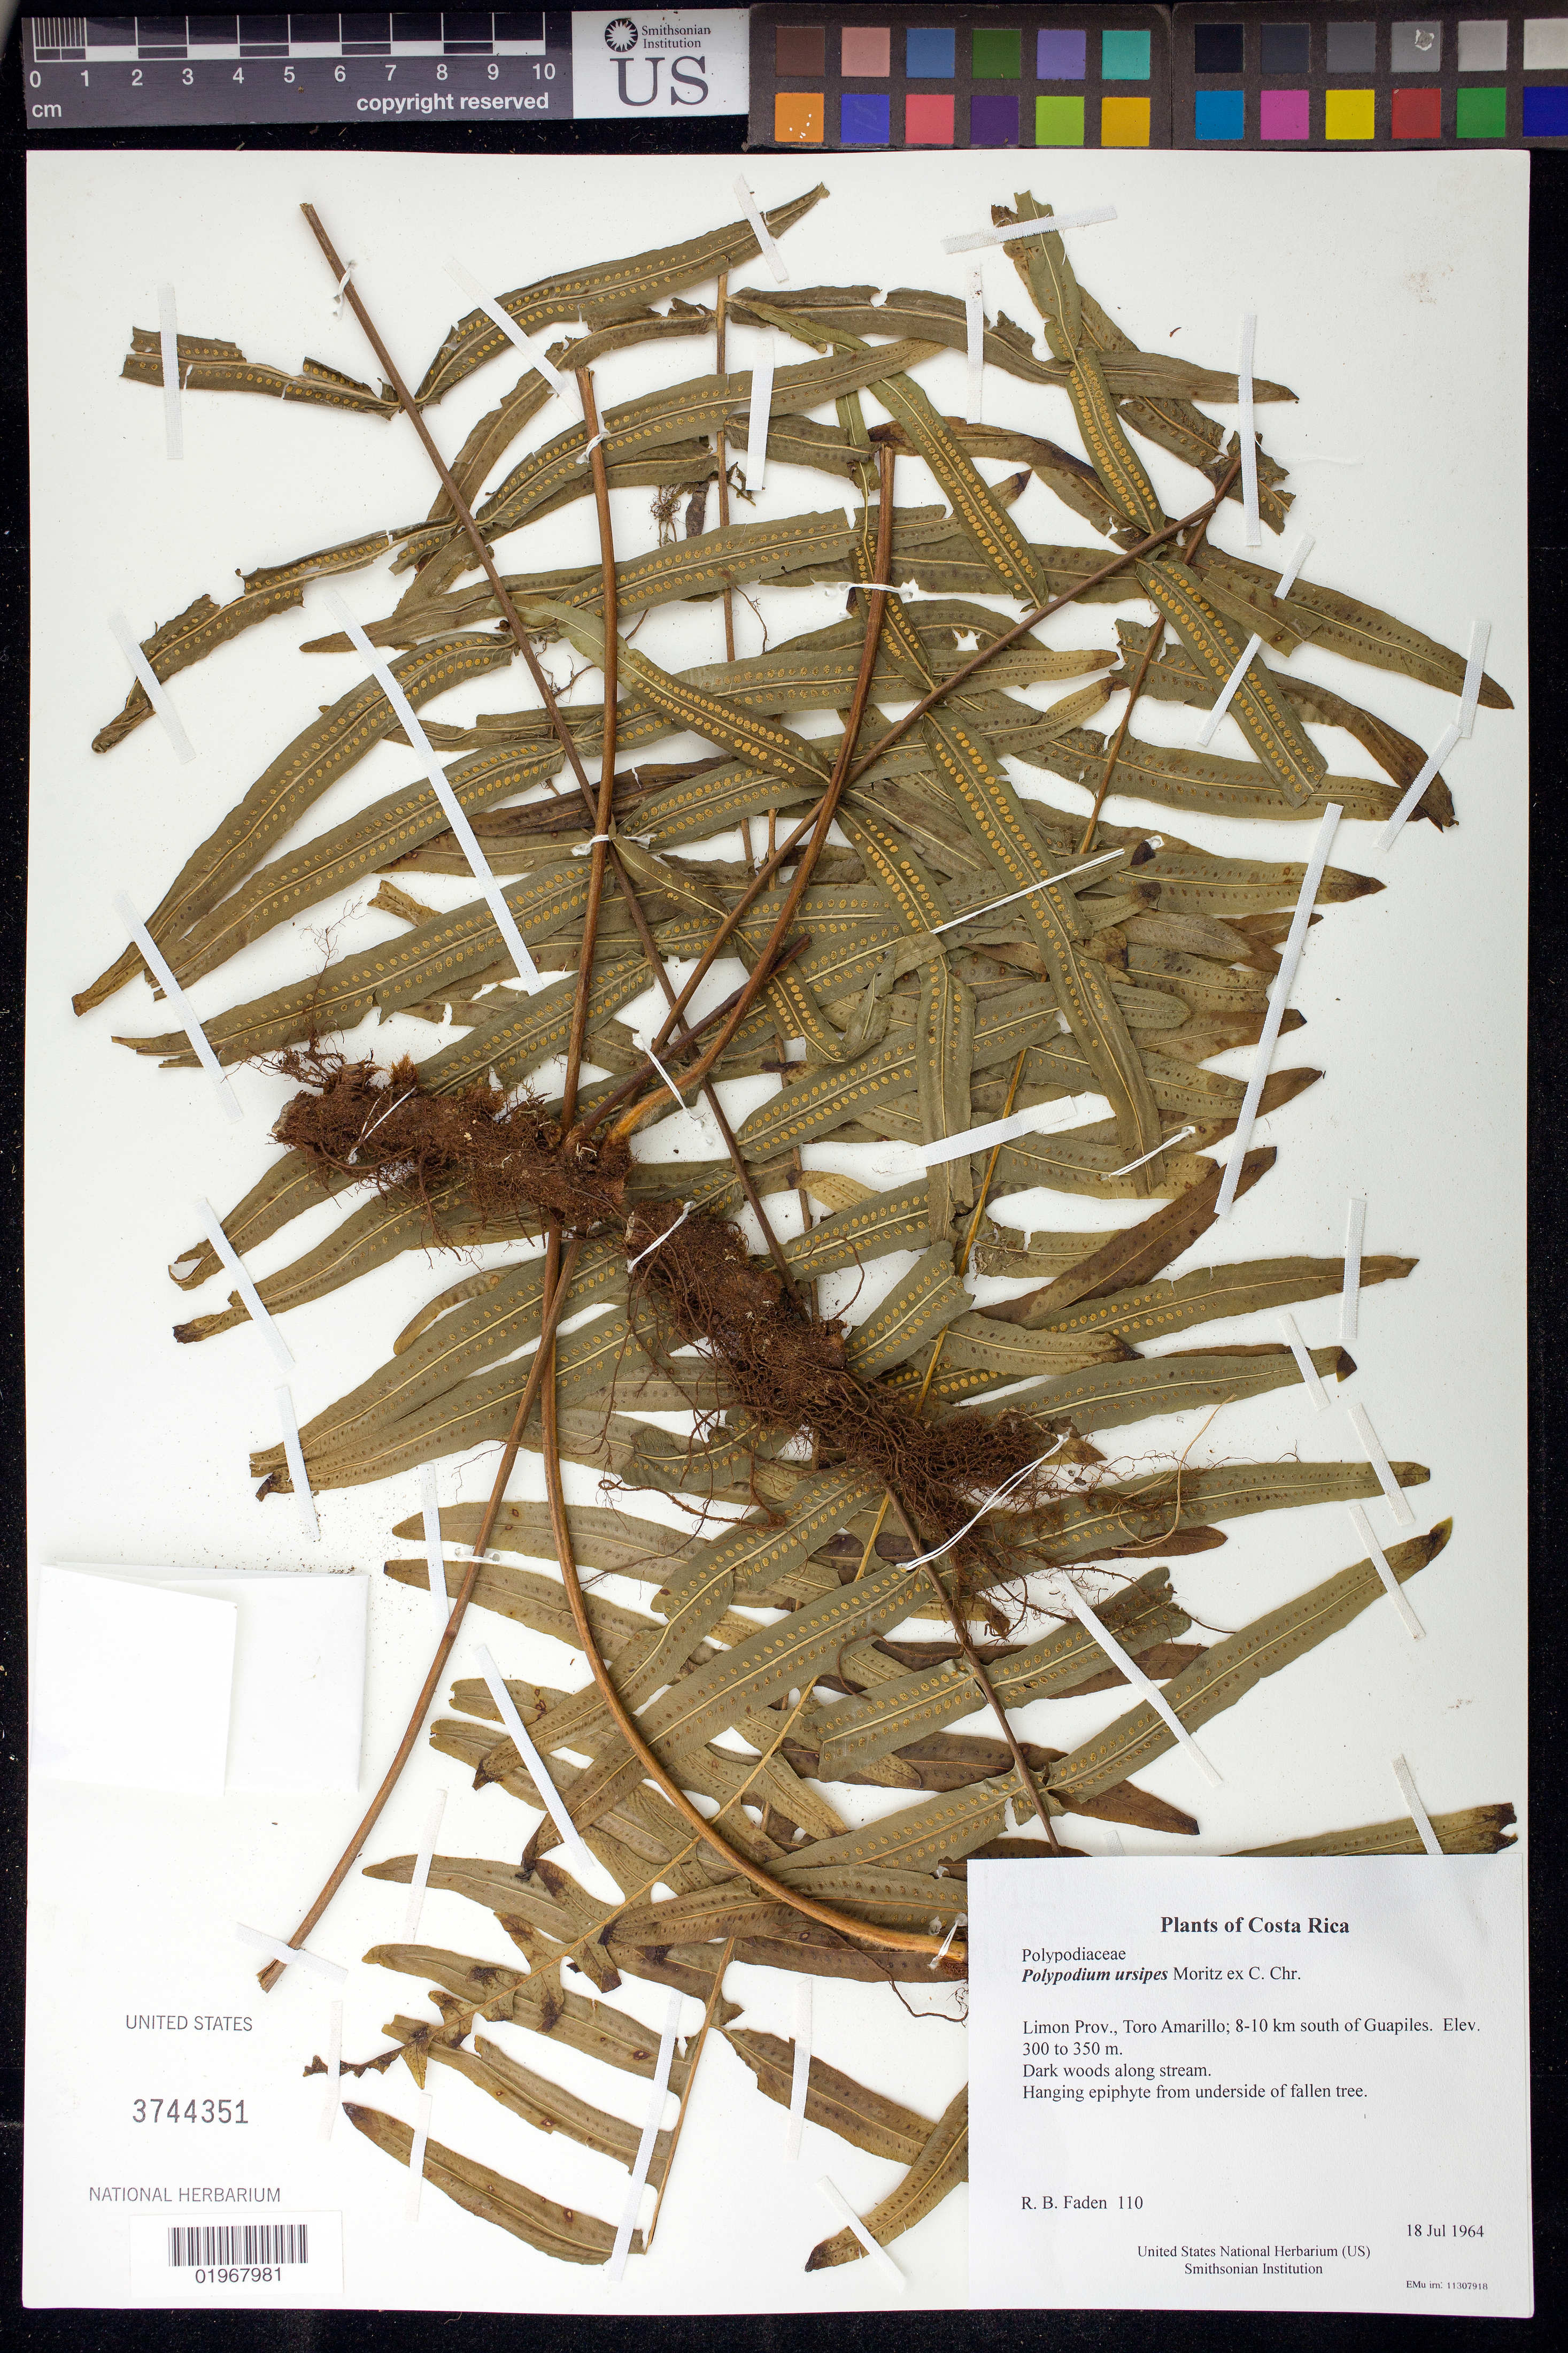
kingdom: Plantae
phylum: Tracheophyta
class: Polypodiopsida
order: Polypodiales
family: Polypodiaceae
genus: Polypodium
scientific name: Polypodium ursipes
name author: Moritz ex C. Chr.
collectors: R. B. Faden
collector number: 110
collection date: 1964-07-18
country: Costa Rica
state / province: Limon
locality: Toro Amarillo; 8-10 km south of Guapiles.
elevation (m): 300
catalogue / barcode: US 3744351